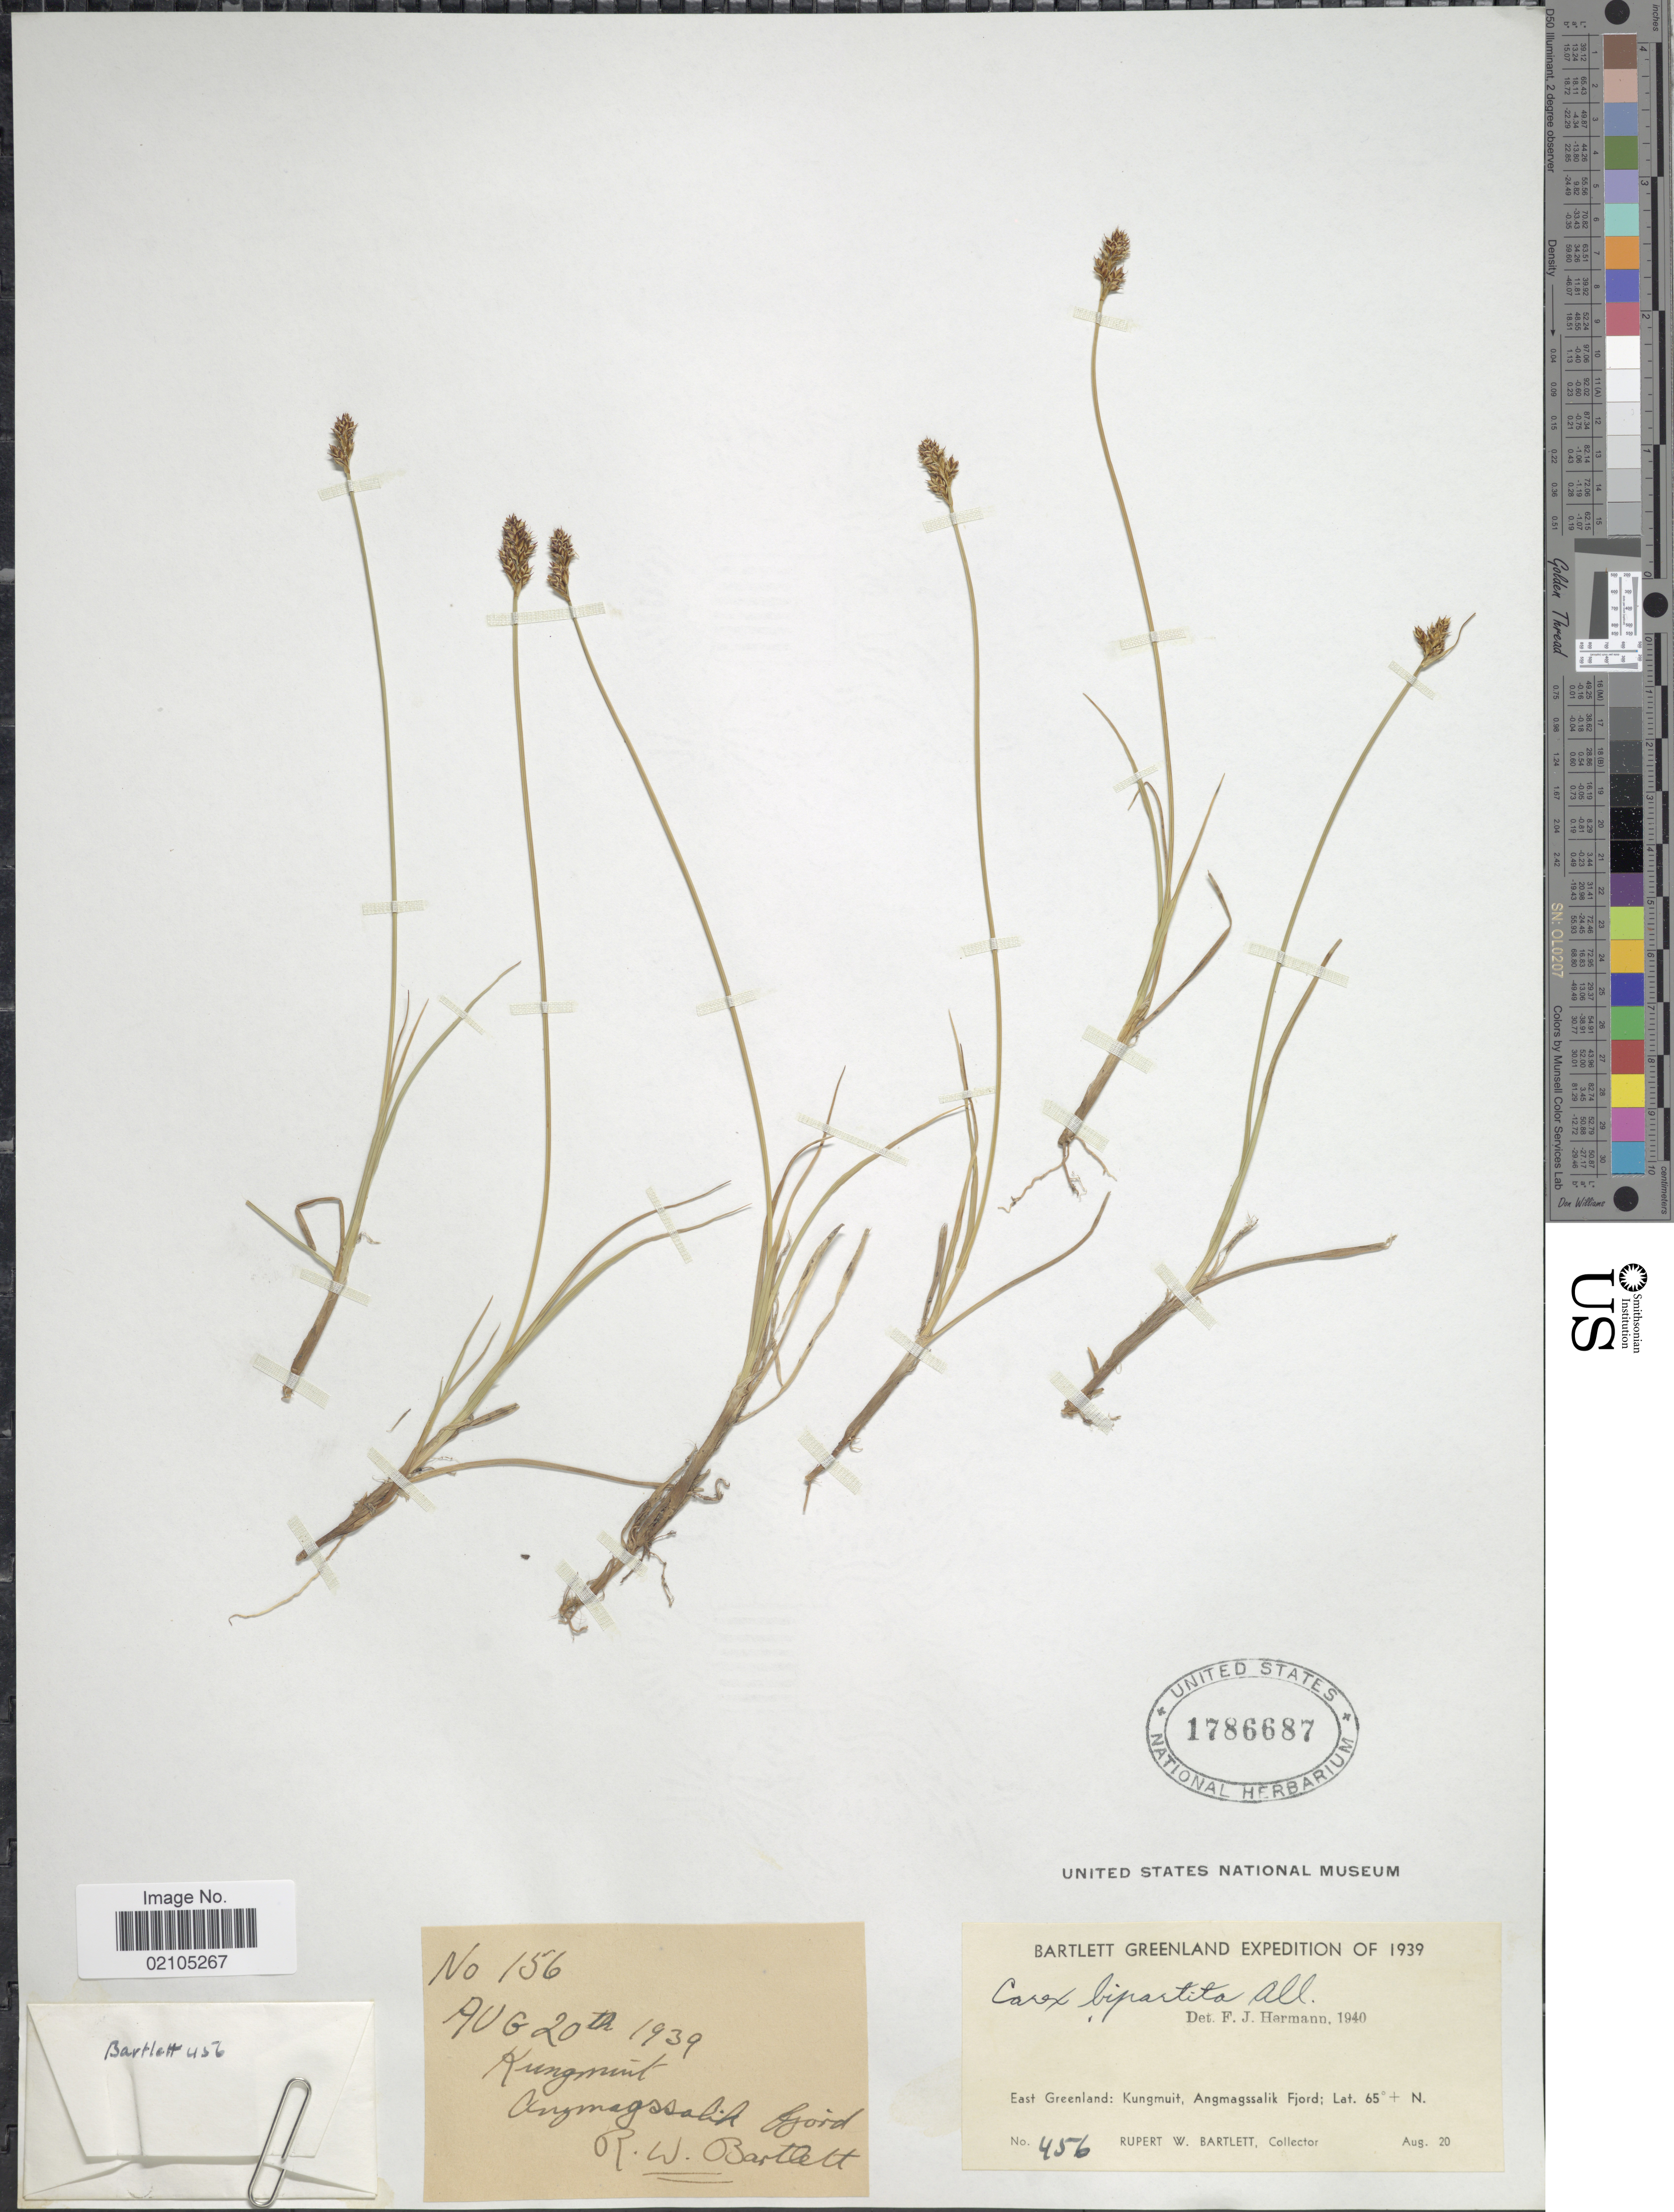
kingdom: Plantae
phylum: Tracheophyta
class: Liliopsida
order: Poales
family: Cyperaceae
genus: Carex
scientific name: Carex lachenalii subsp. lachenalii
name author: Schkuhr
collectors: R. W. Bartlett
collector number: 456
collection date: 1939-08-20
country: Greenland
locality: East Greenland: Kungmuit, Angmagssalik Fjord.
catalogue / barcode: US 1786687